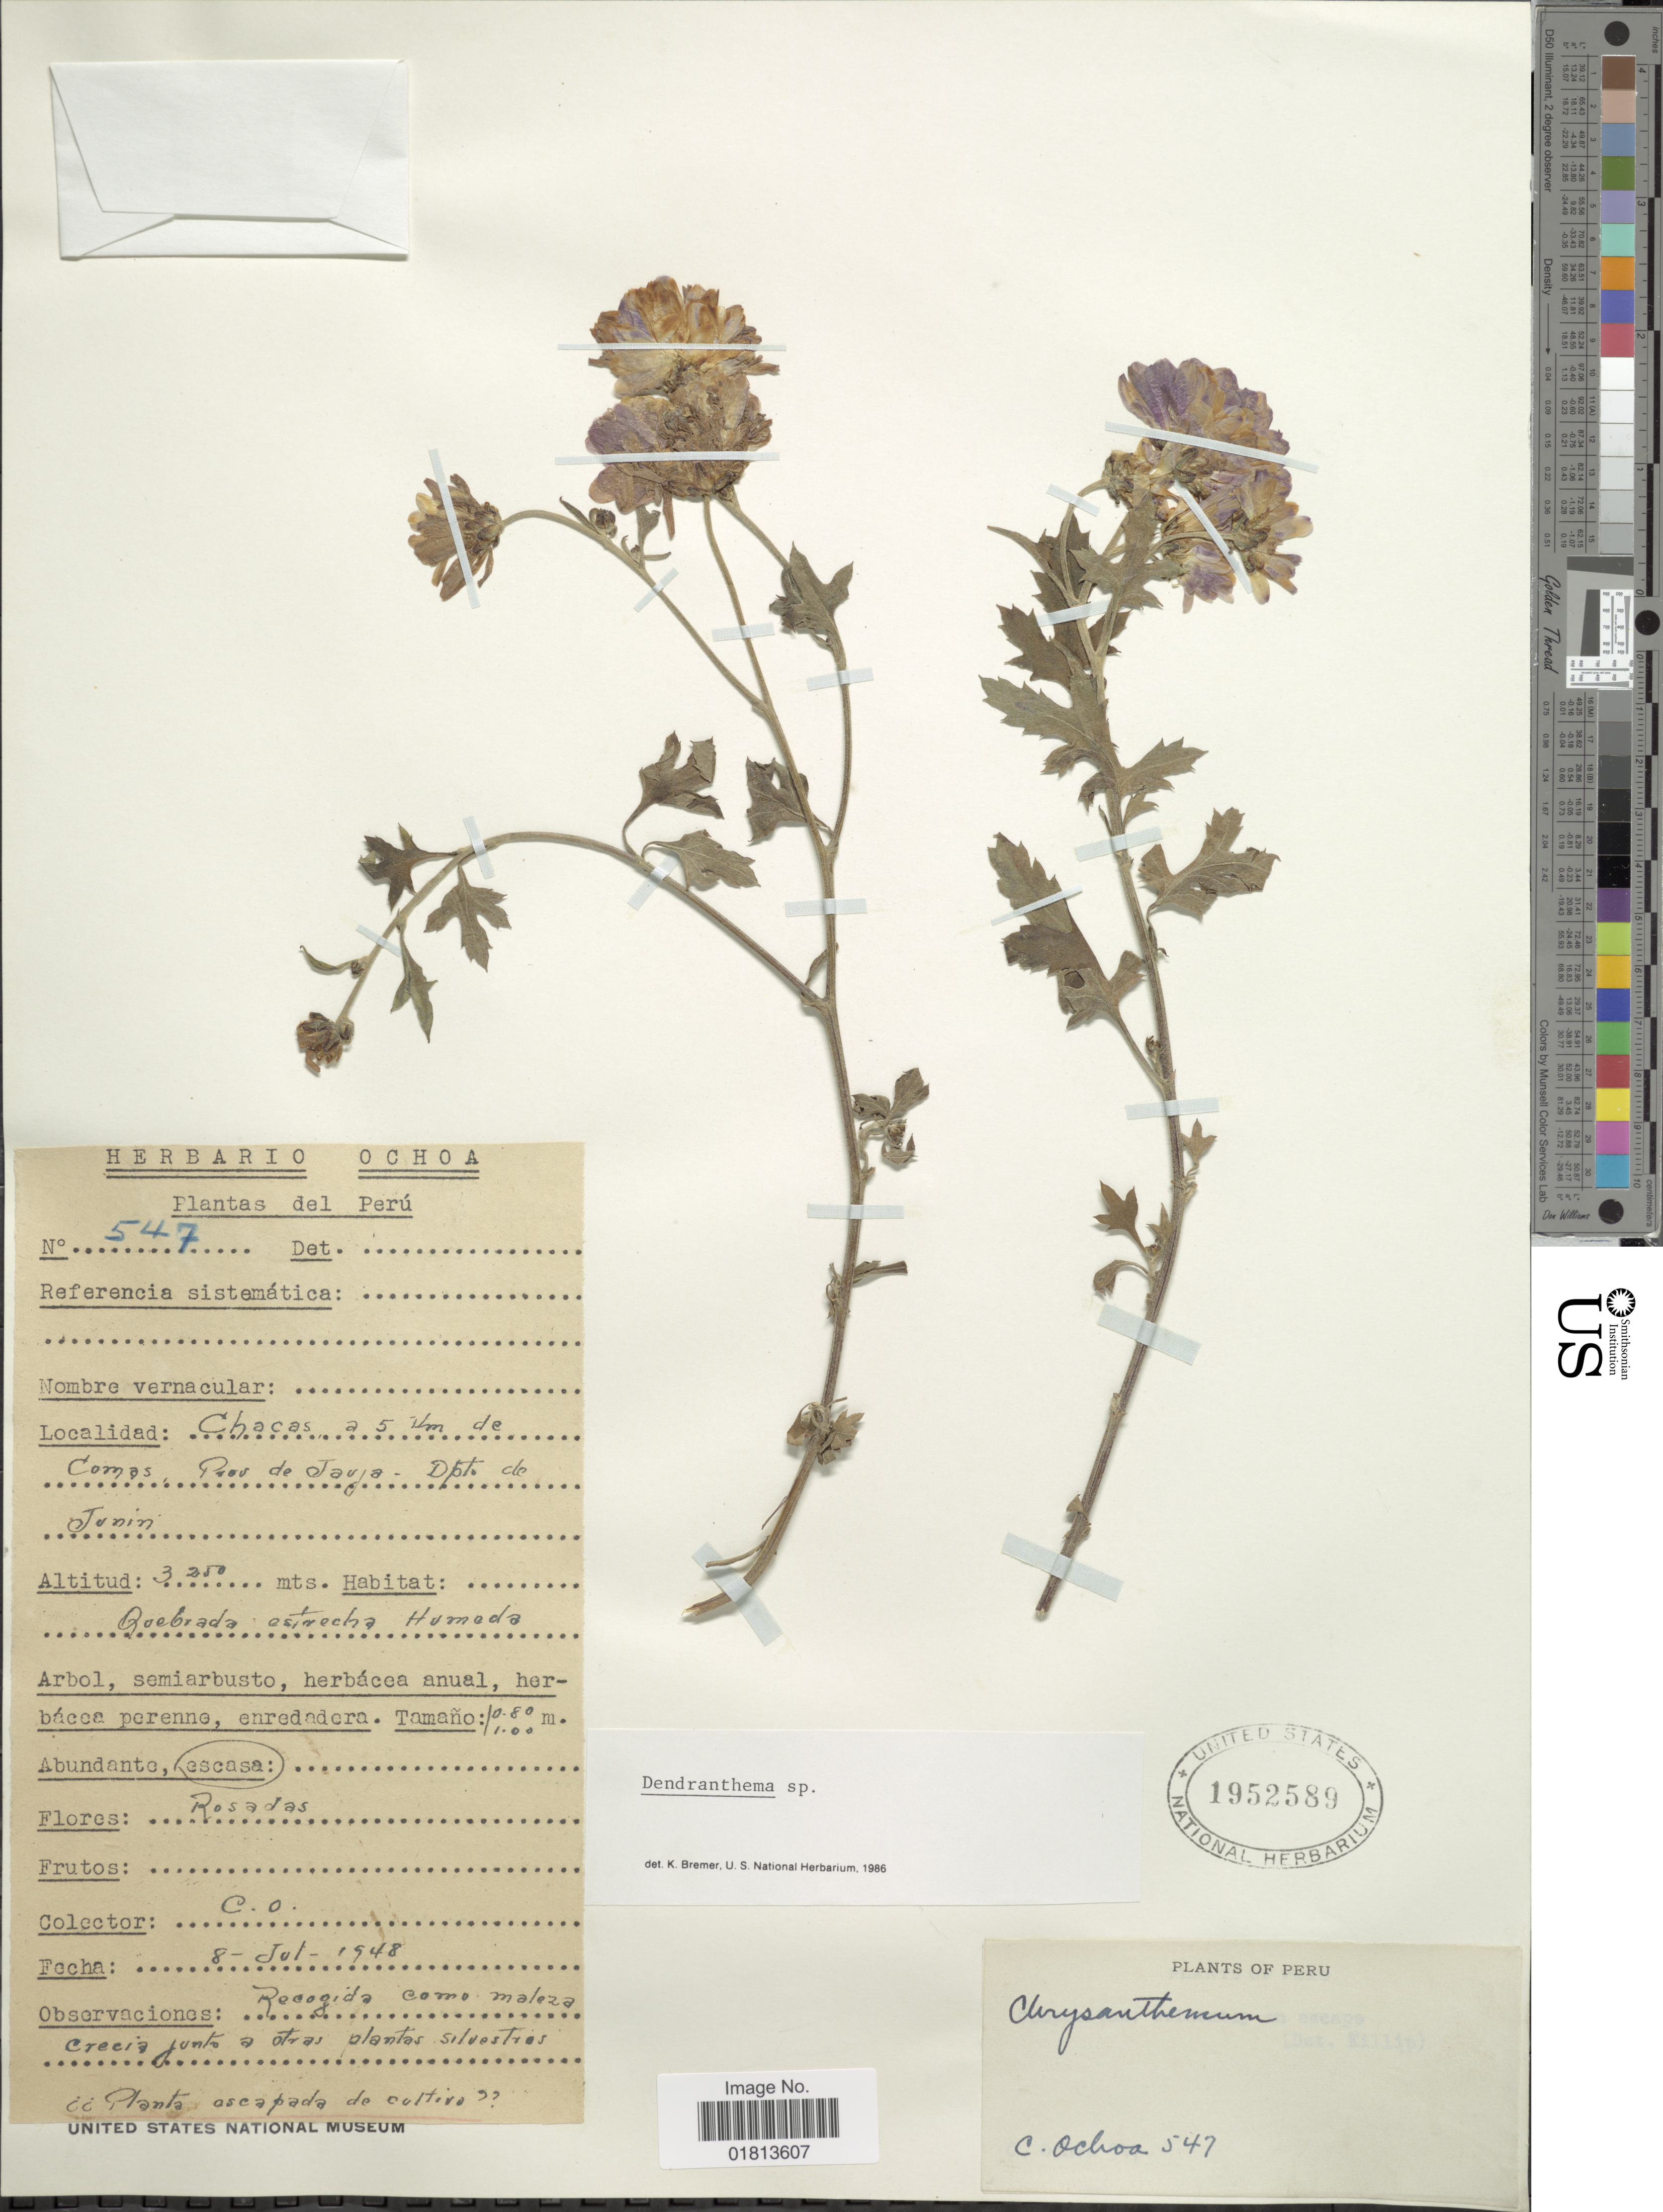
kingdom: Plantae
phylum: Tracheophyta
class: Magnoliopsida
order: Asterales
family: Asteraceae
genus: Dendranthema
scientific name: Dendranthema sp.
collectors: C. Ochoa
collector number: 547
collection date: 1948-07-08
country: Peru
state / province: Junín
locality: Chacas a 5 km de Comas, Pios de Jauja, Dpt. de Junin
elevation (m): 3250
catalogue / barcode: US 1952589